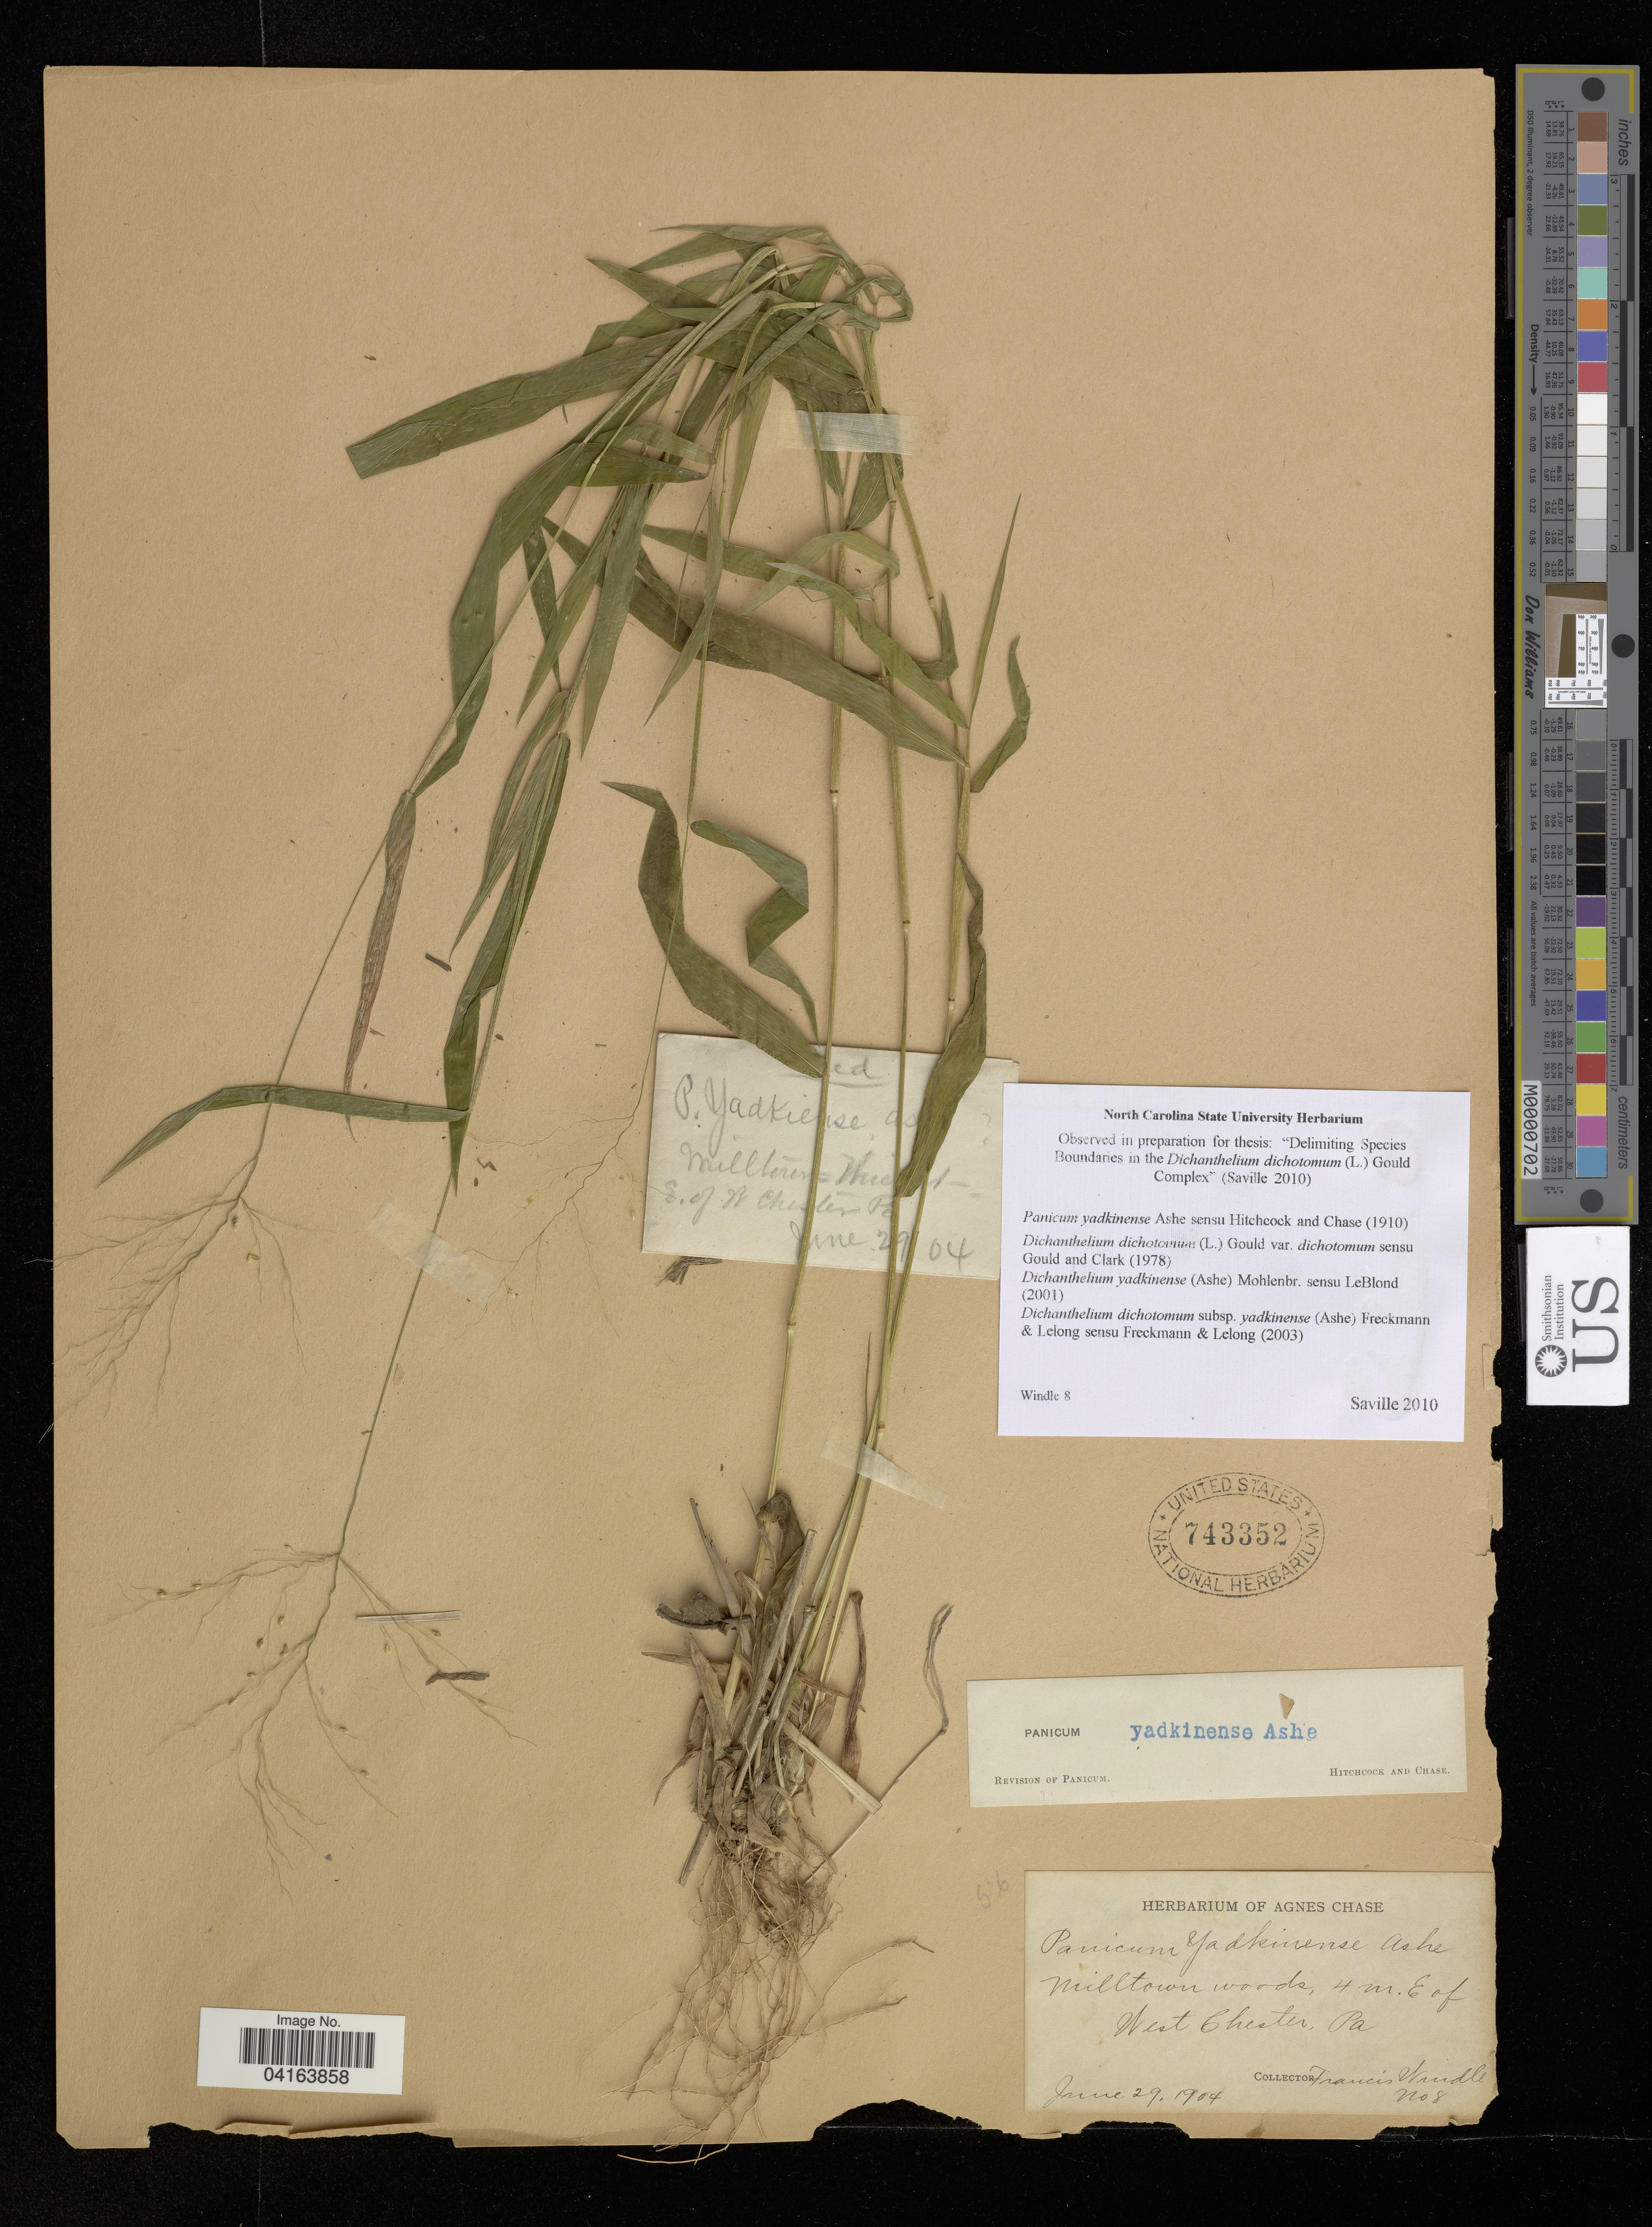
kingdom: Plantae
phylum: Tracheophyta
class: Liliopsida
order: Poales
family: Poaceae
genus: Dichanthelium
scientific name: Dichanthelium dichotomum subsp. yadkinense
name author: (Ashe) Freckmann & Lelong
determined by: Saville, A. C., (NCSC), North Carolina State University (UNITED STATES)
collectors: F. Windle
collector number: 8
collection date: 1904-06-29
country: United States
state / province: Pennsylvania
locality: Milltown woods, 4m. E of West Chester.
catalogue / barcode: US 743352